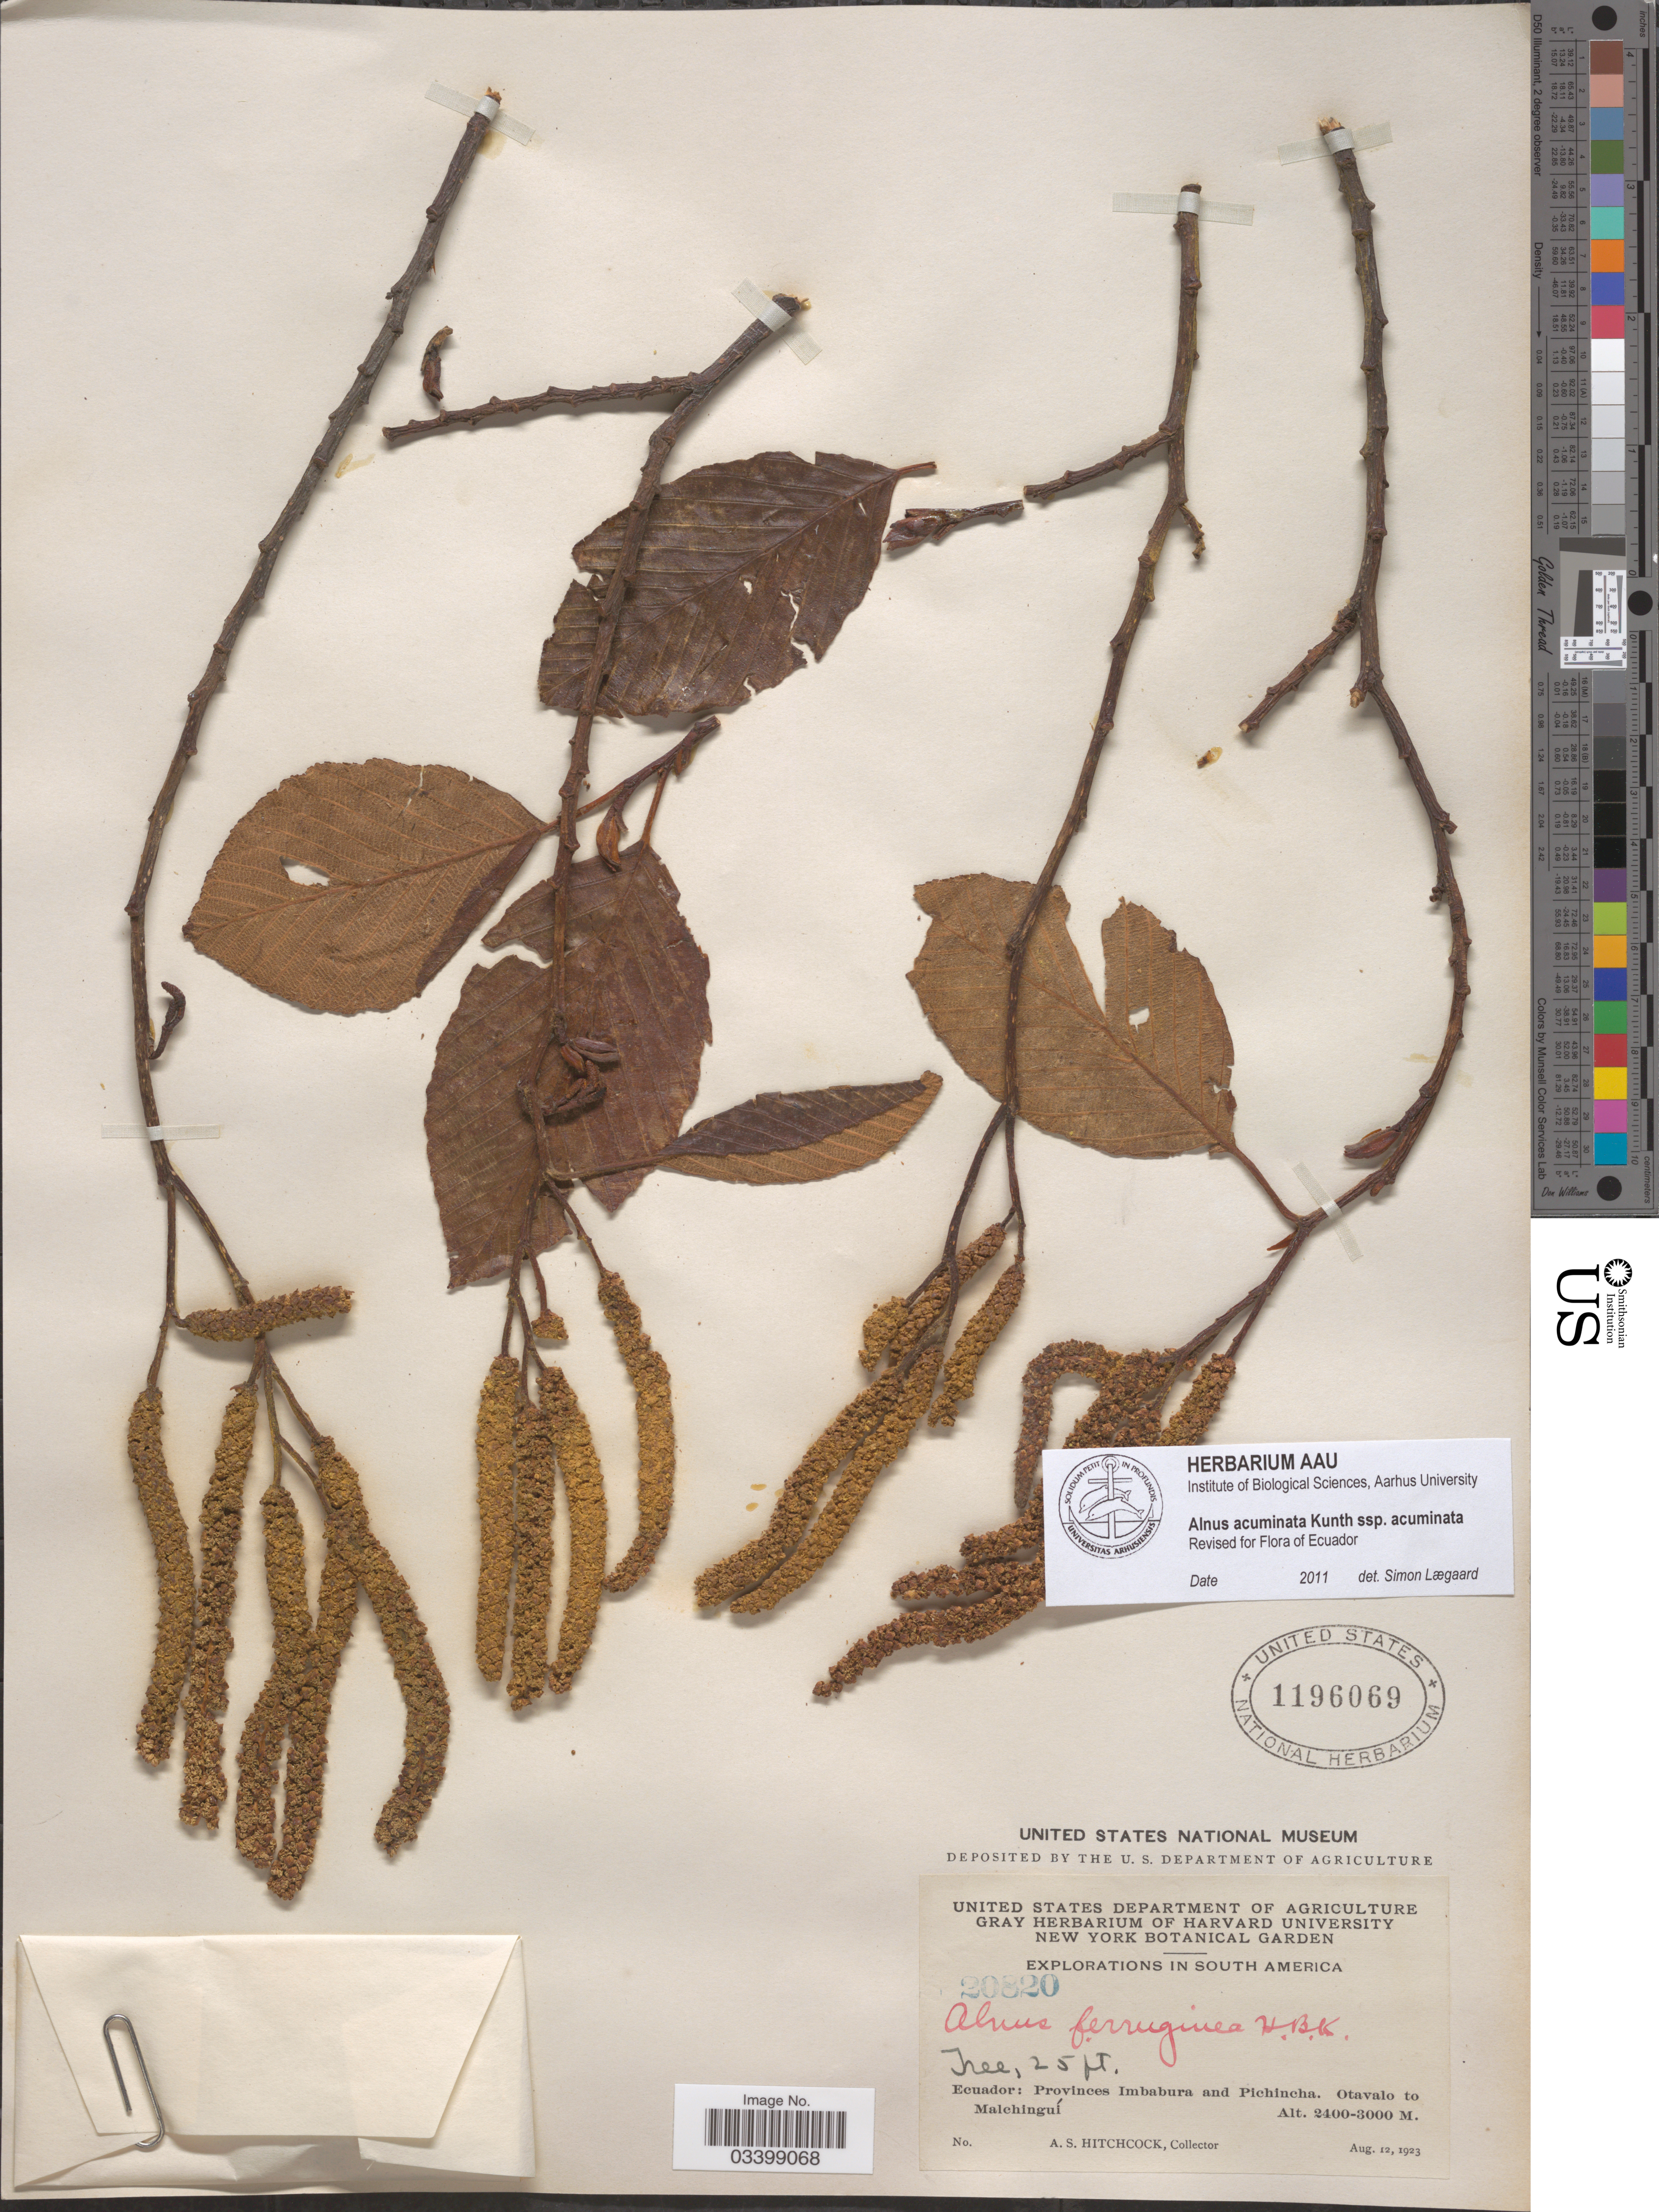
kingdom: Plantae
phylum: Tracheophyta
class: Magnoliopsida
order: Fagales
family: Betulaceae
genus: Alnus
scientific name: Alnus acuminata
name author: Kunth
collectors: A. S. Hitchcock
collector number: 20820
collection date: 1923-08-12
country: Ecuador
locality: Provinces Imbabura and Pichincha. Otavalo to Malchinguí.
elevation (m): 2400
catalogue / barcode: US 1196069